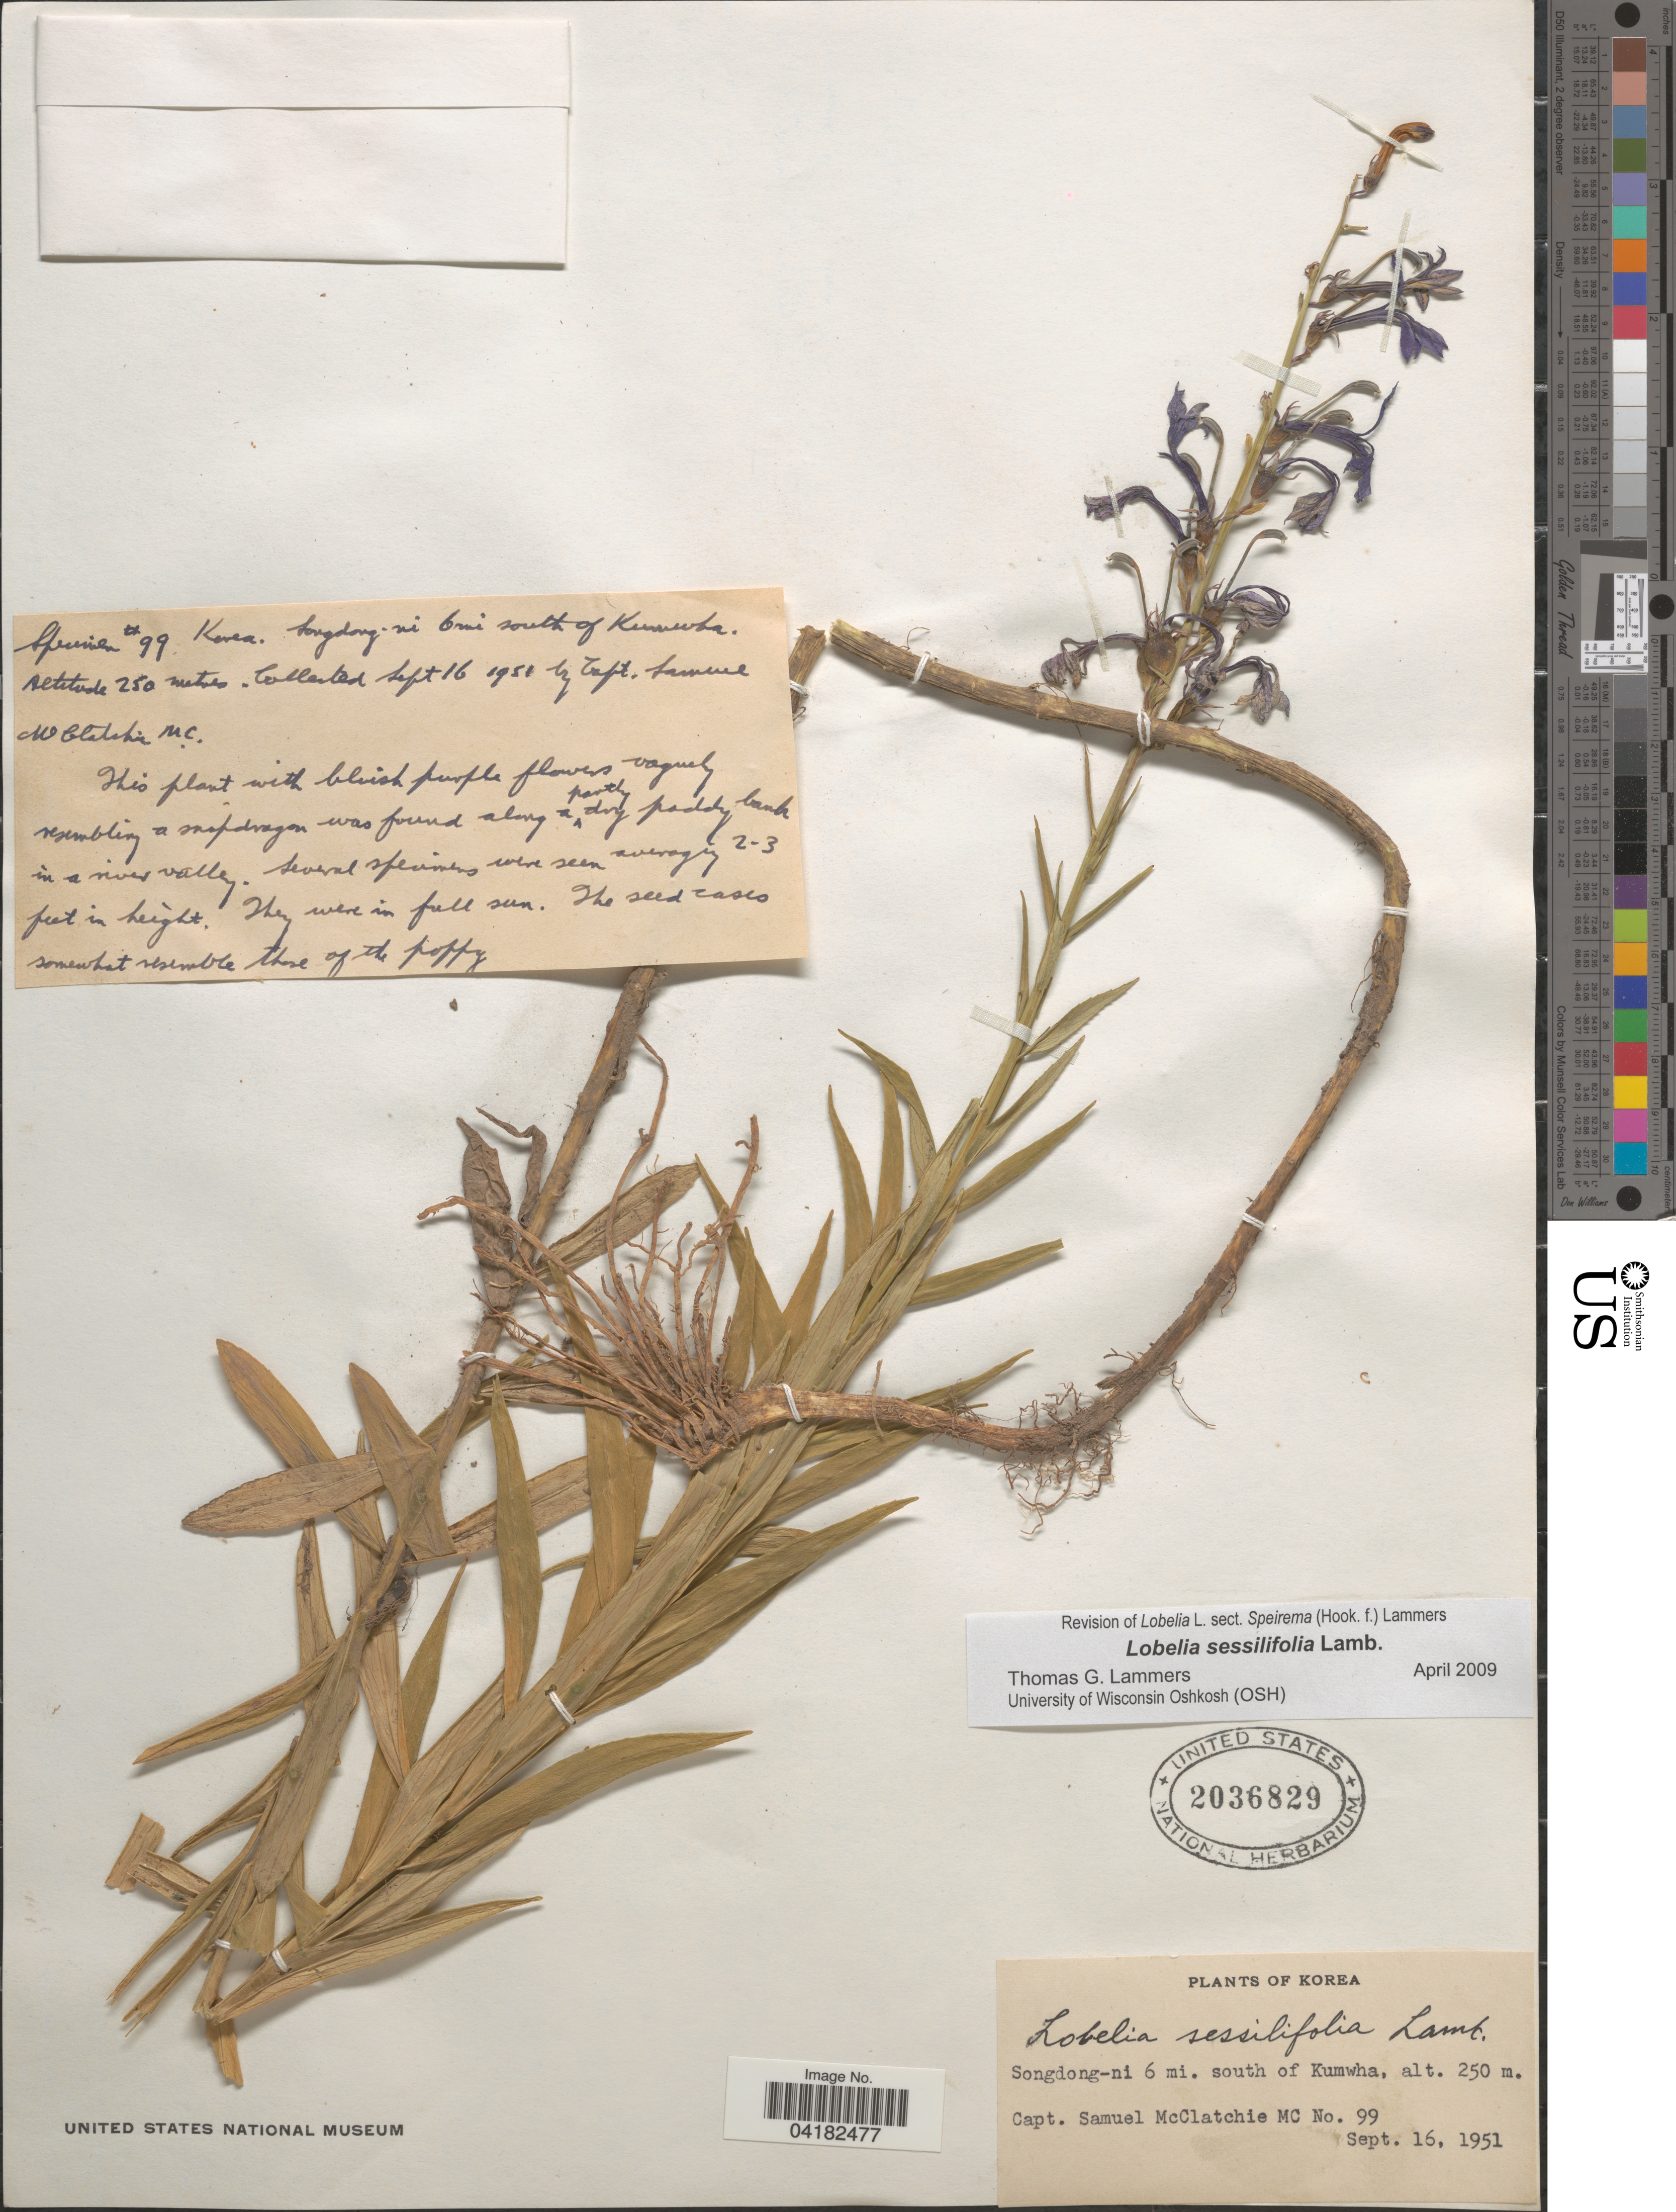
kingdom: Plantae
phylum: Tracheophyta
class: Magnoliopsida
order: Asterales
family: Campanulaceae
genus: Lobelia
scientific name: Lobelia sessilifolia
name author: Lamb.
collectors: S. McClatchie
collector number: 99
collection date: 1951-09-16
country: North Korea / South Korea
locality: Songdong-ni 6 mi. south of Kumwha.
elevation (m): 250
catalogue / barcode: US 2036829